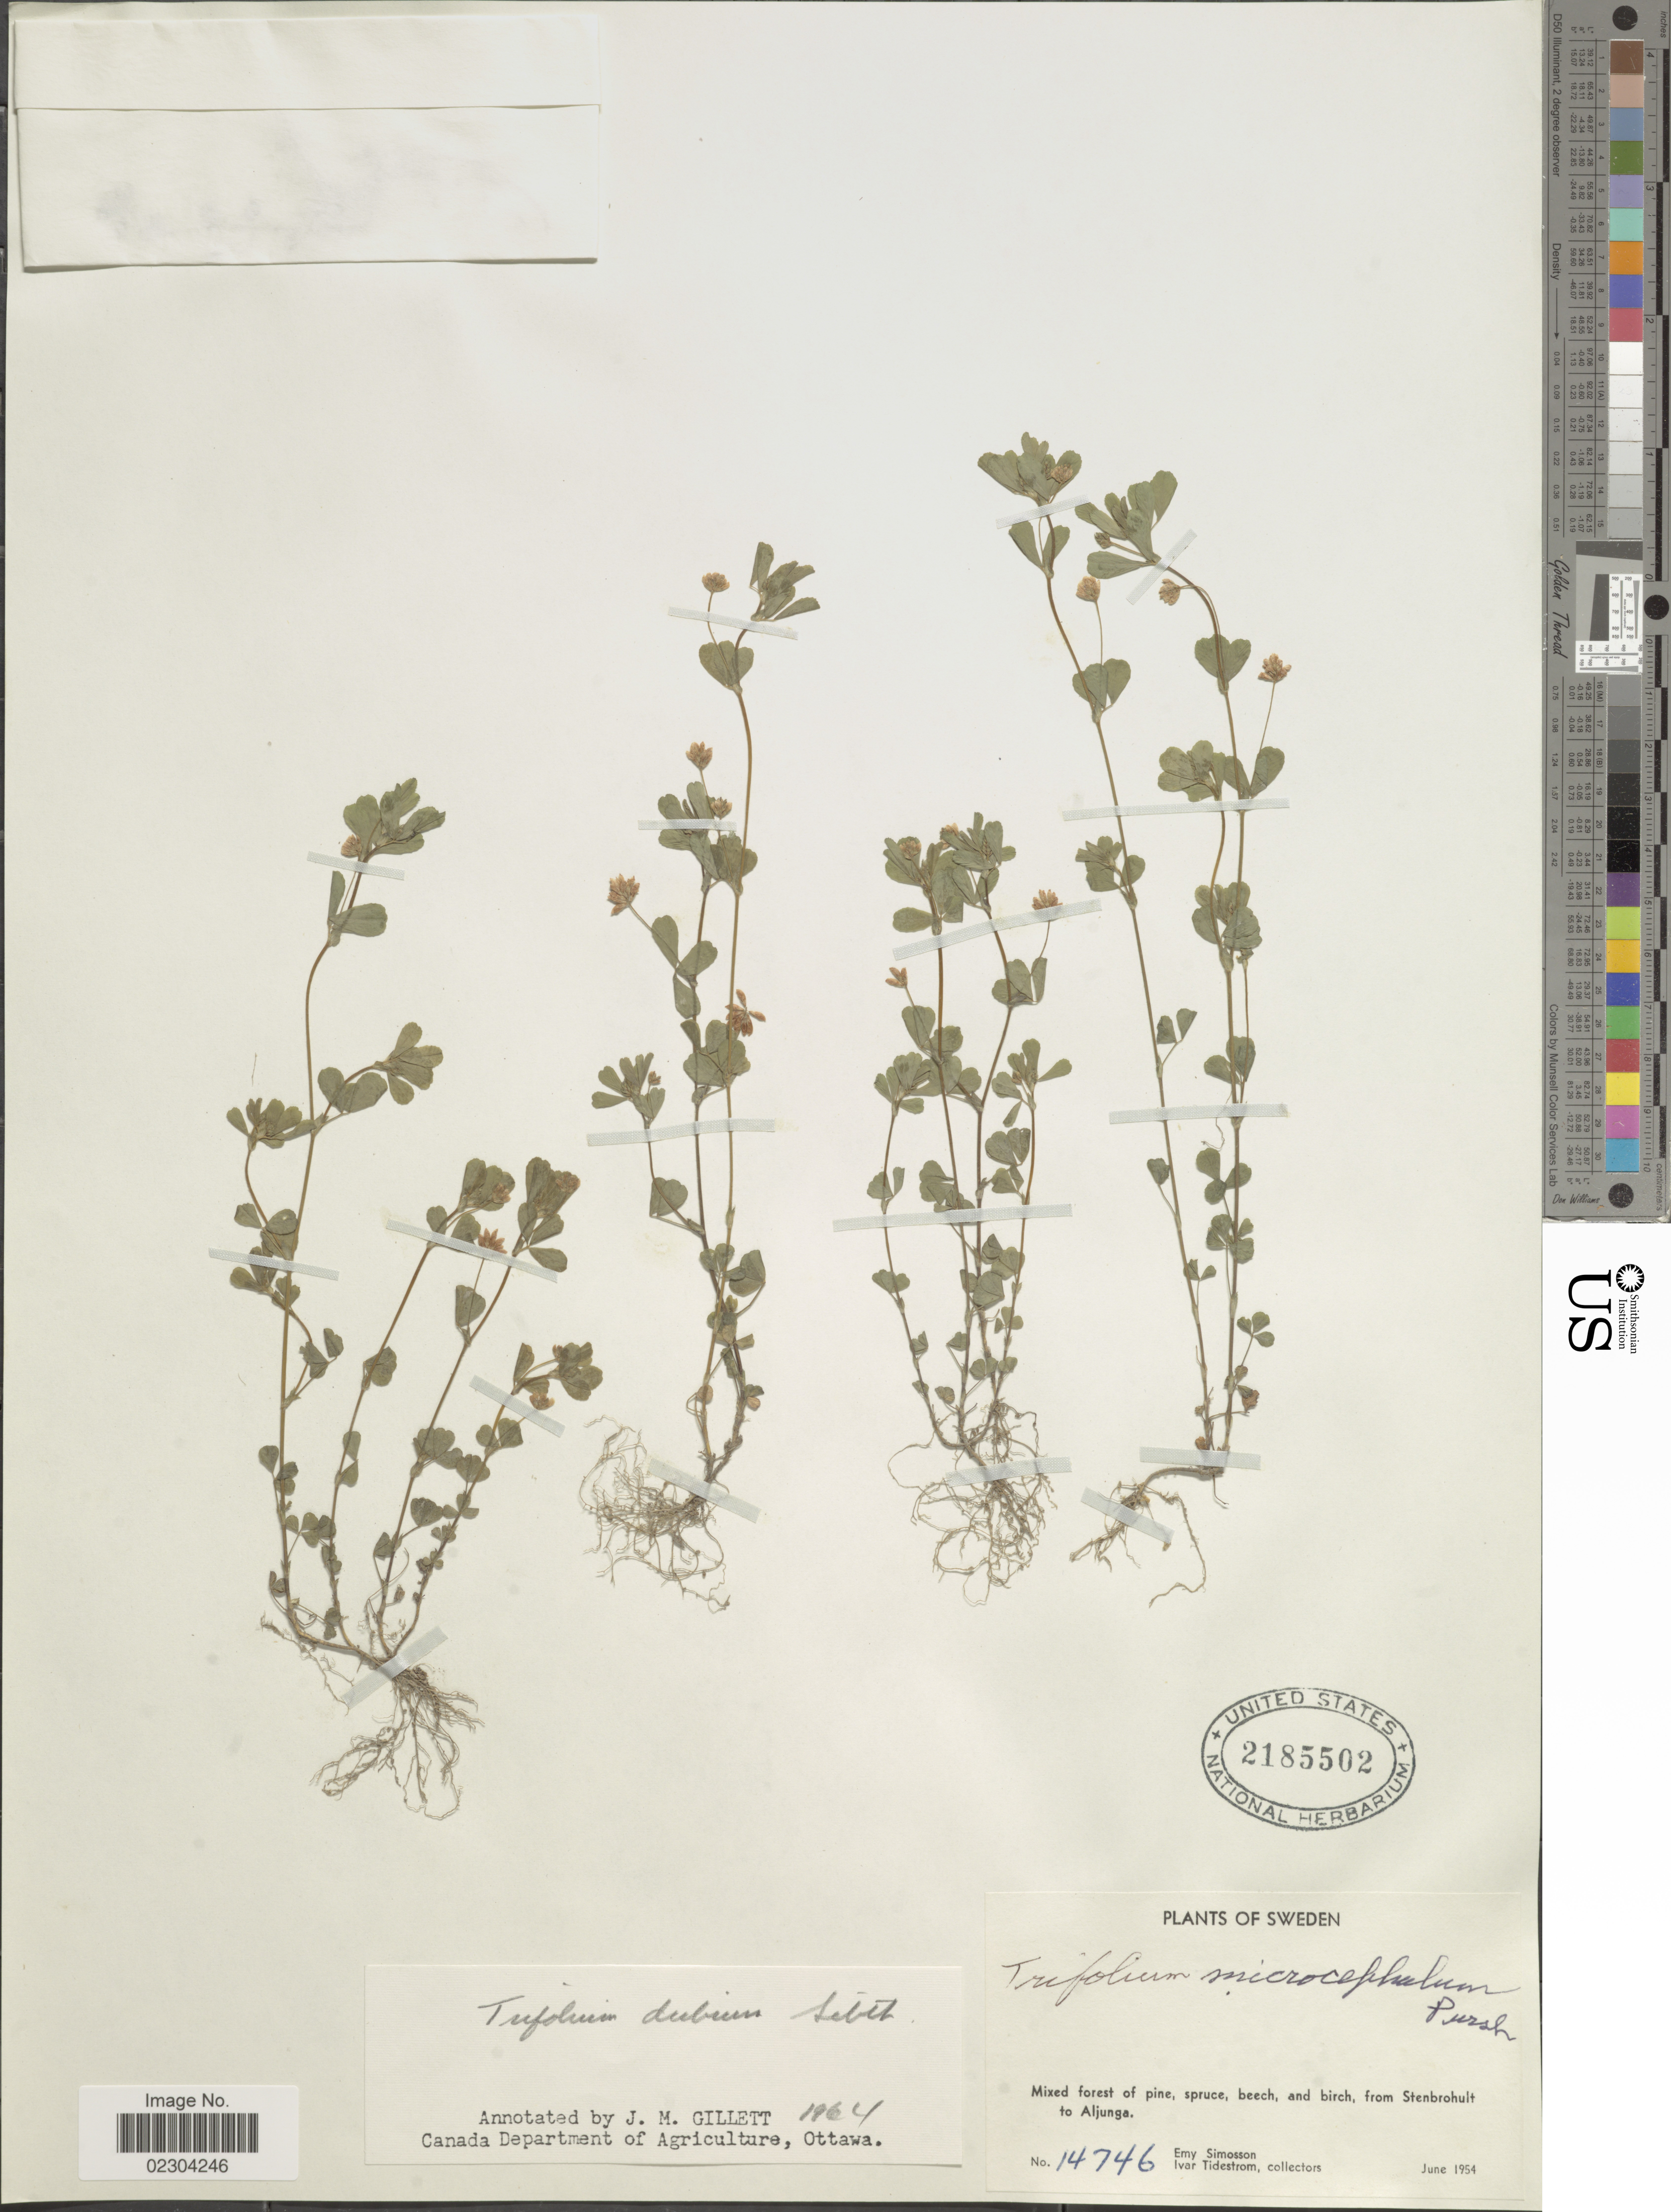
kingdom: Plantae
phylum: Tracheophyta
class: Magnoliopsida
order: Fabales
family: Fabaceae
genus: Trifolium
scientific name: Trifolium microcephalum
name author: Pursh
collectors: E. Simosson & I. F. Tidestrom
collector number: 14746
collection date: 1954-06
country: Sweden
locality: from Stenbrohult to Aljunga.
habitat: Mixed forest of pine, spruce, and birch.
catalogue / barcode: US 2185502